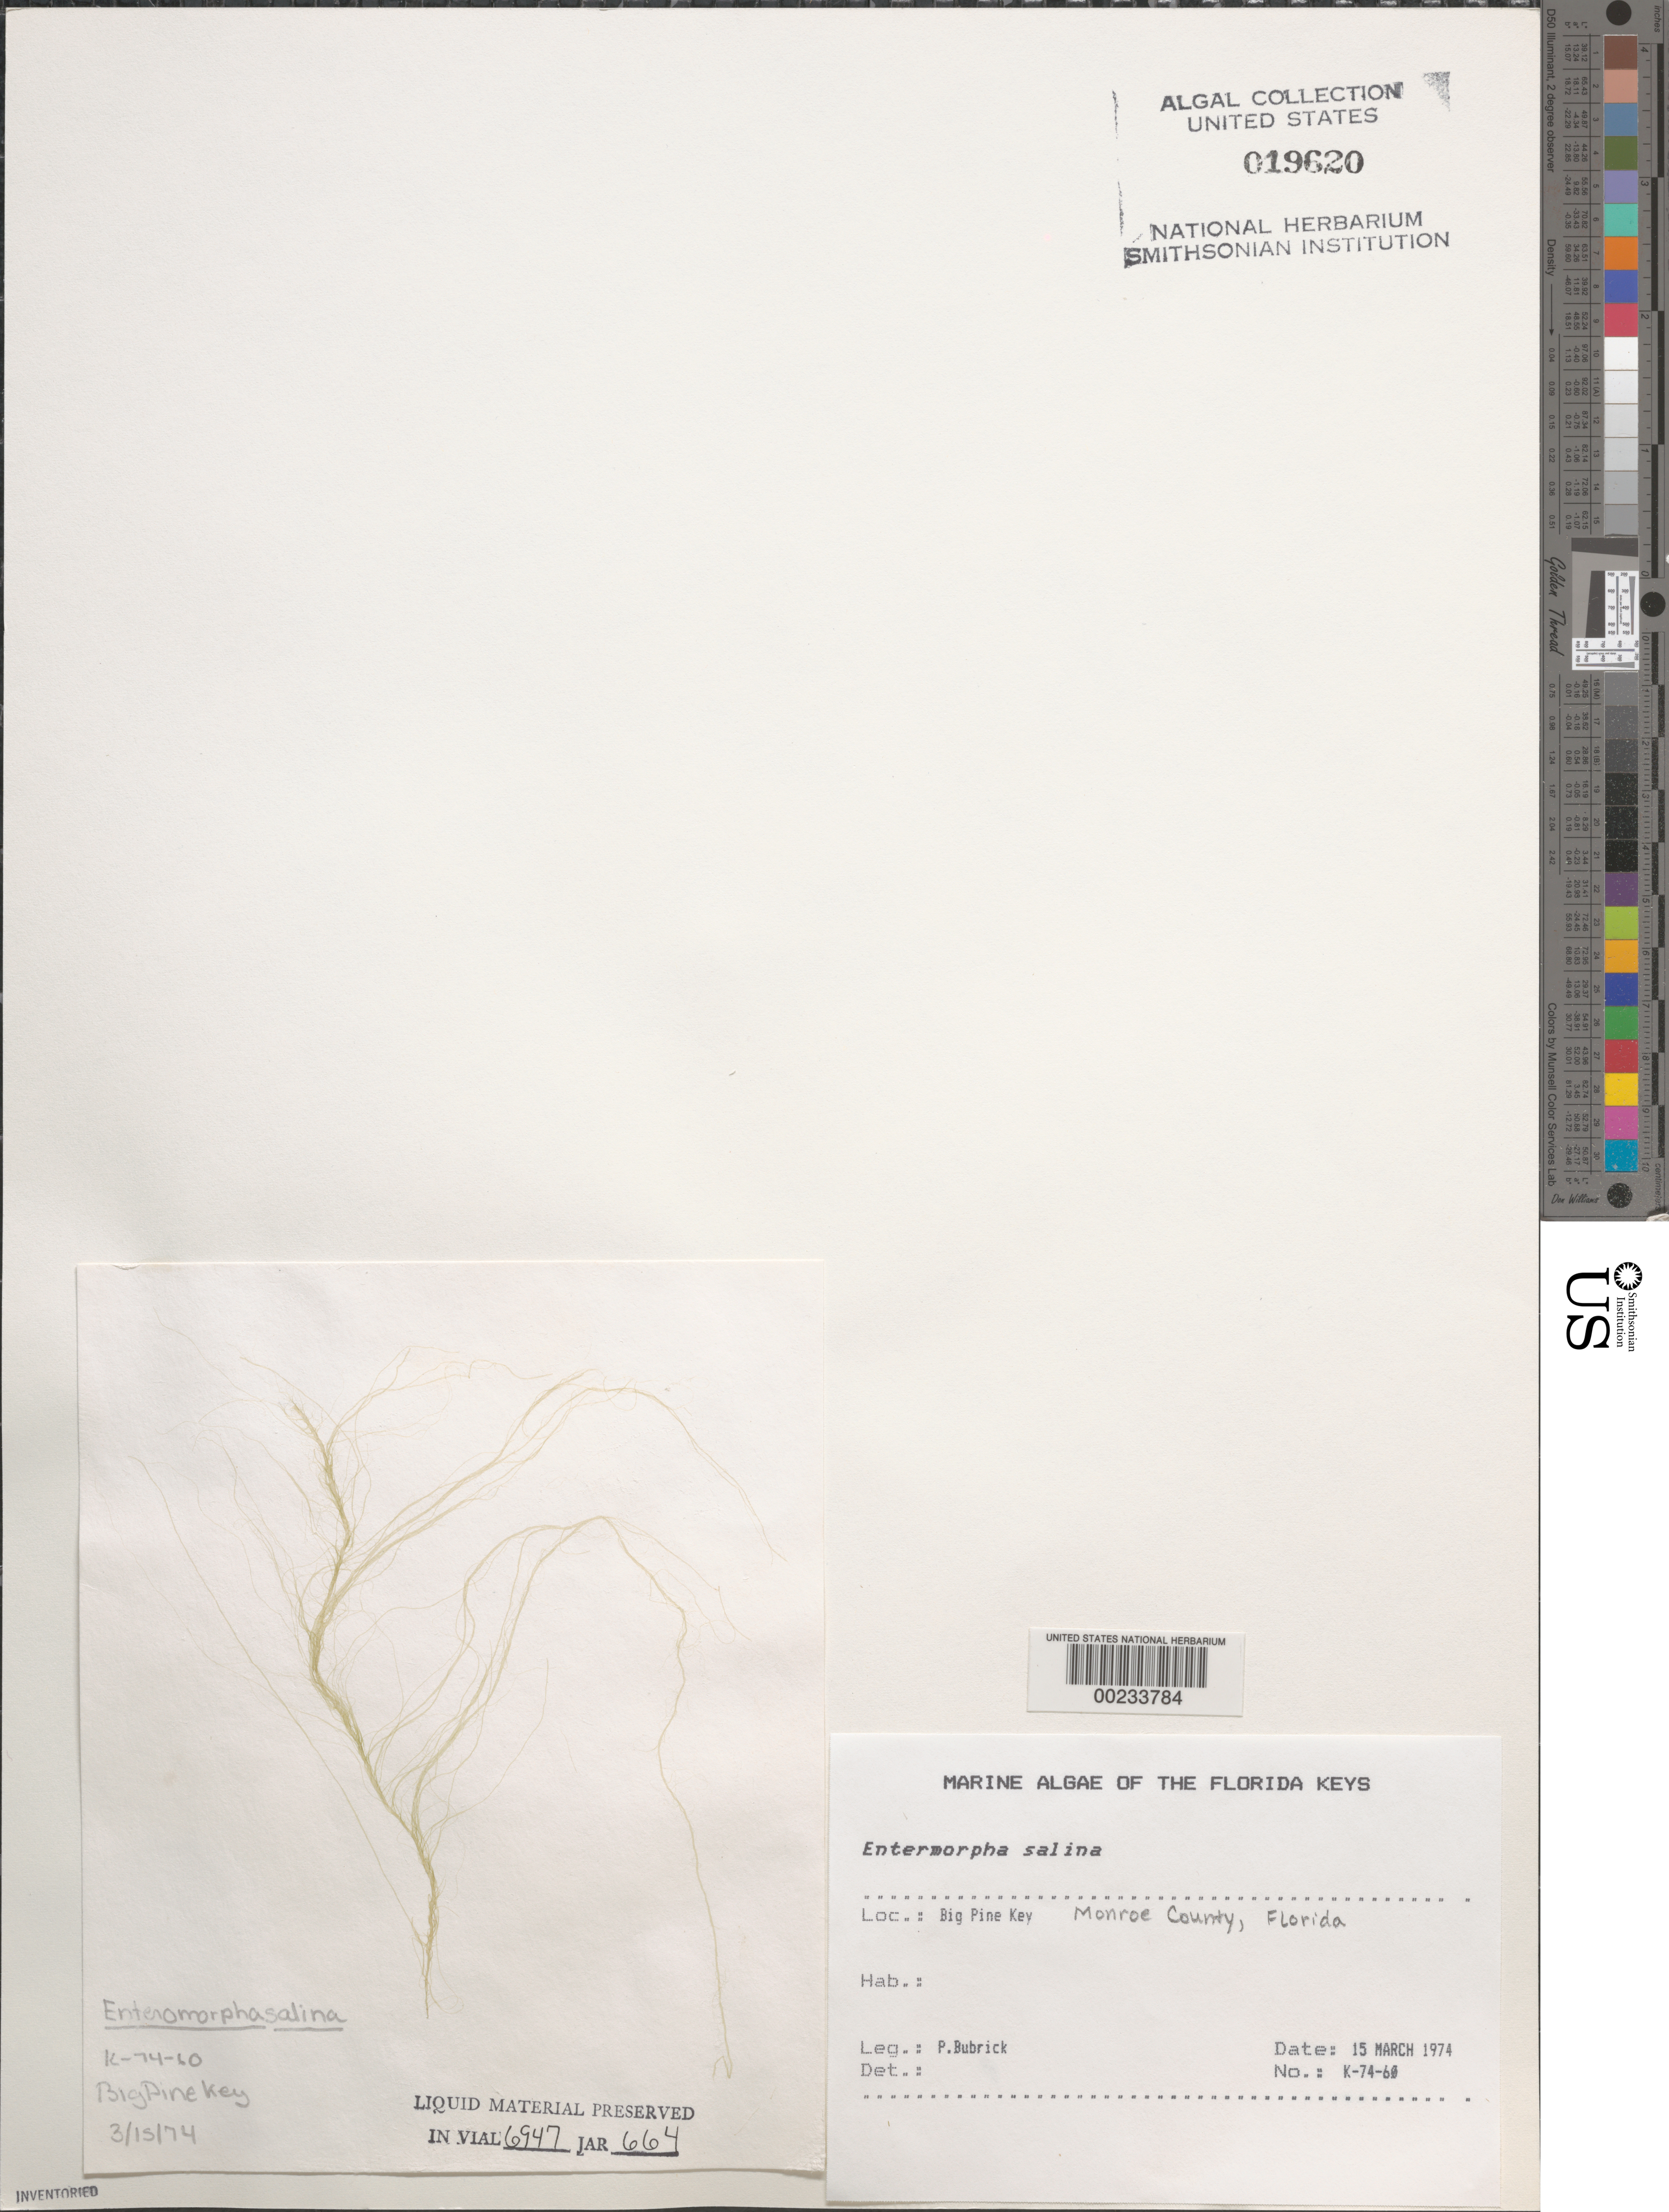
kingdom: Plantae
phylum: Chlorophyta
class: Ulvophyceae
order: Ulvales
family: Ulvaceae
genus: Ulva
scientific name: Ulva prolifera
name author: O.F. Müller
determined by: Algae name updating Project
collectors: P. Bubrick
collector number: K-74-60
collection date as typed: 15 Mar 1974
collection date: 1974-03-15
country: United States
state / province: Florida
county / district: Monroe County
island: Big Pine Key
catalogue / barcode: US 19620